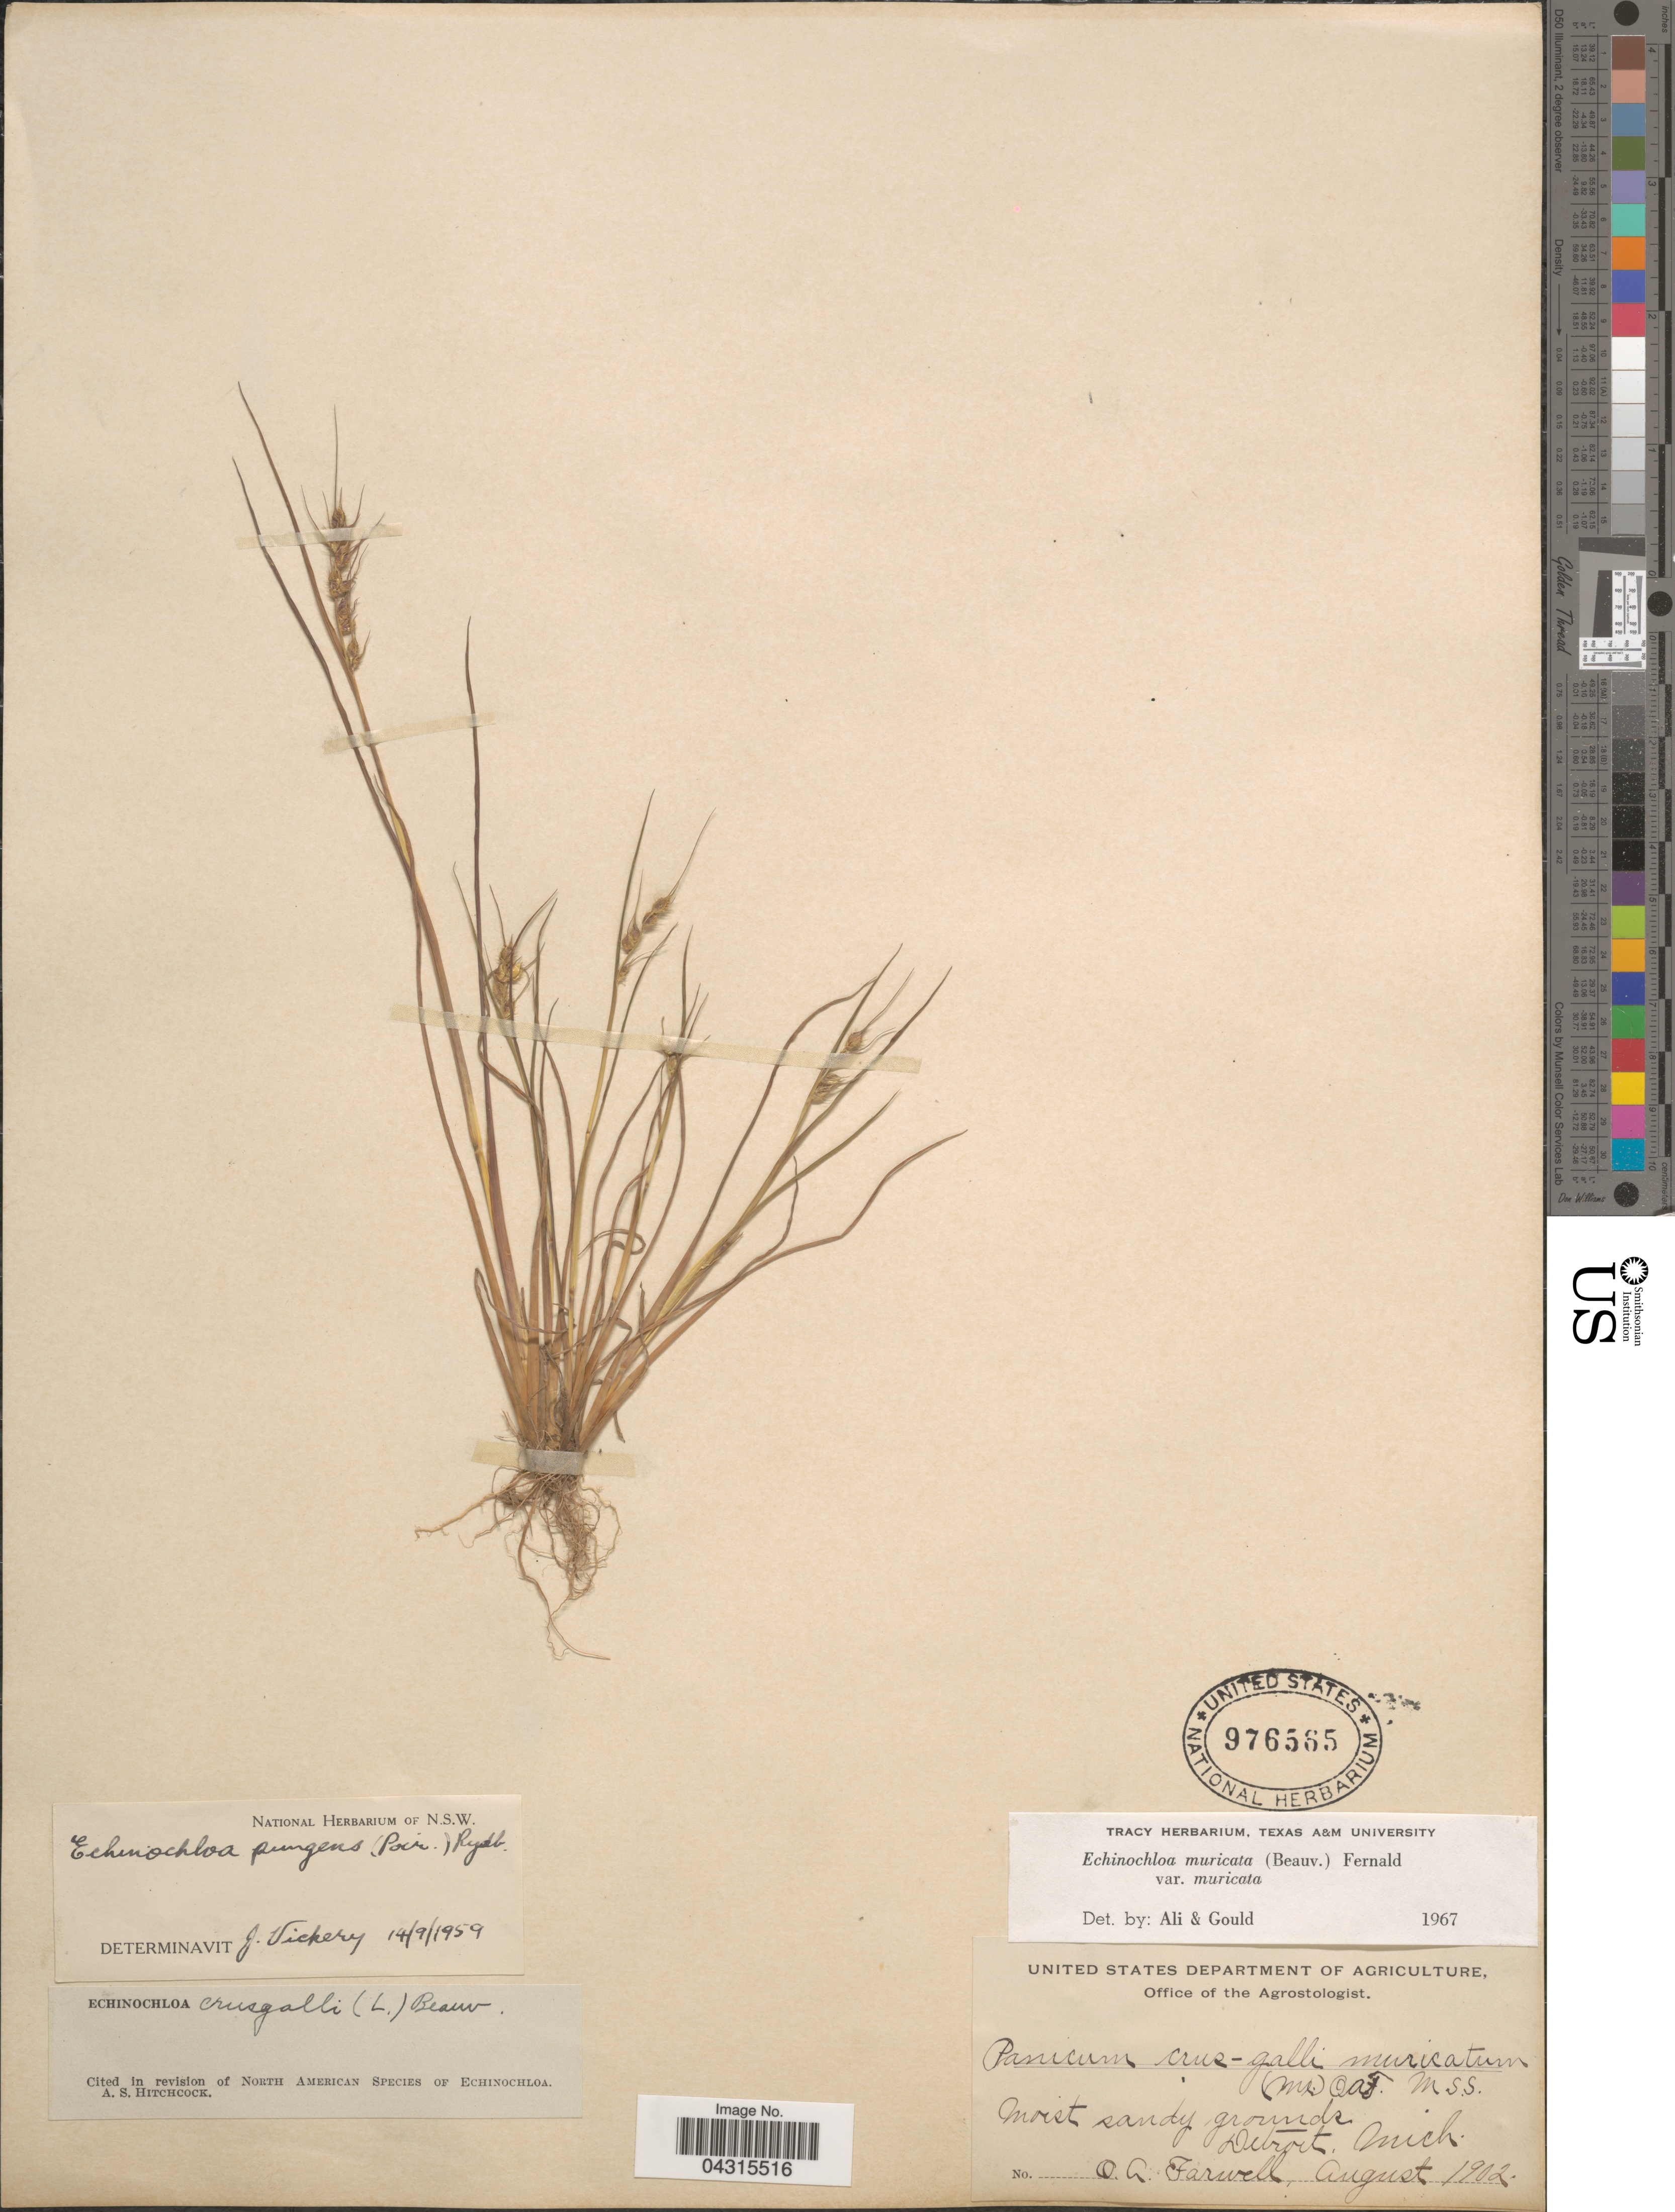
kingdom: Plantae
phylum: Tracheophyta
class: Liliopsida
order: Poales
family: Poaceae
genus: Echinochloa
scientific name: Echinochloa muricata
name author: (P. Beauv.) Fernald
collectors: O. Farwell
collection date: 1902-08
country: United States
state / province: Michigan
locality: Moist sandy grounds. Detroit.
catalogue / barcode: US 976565